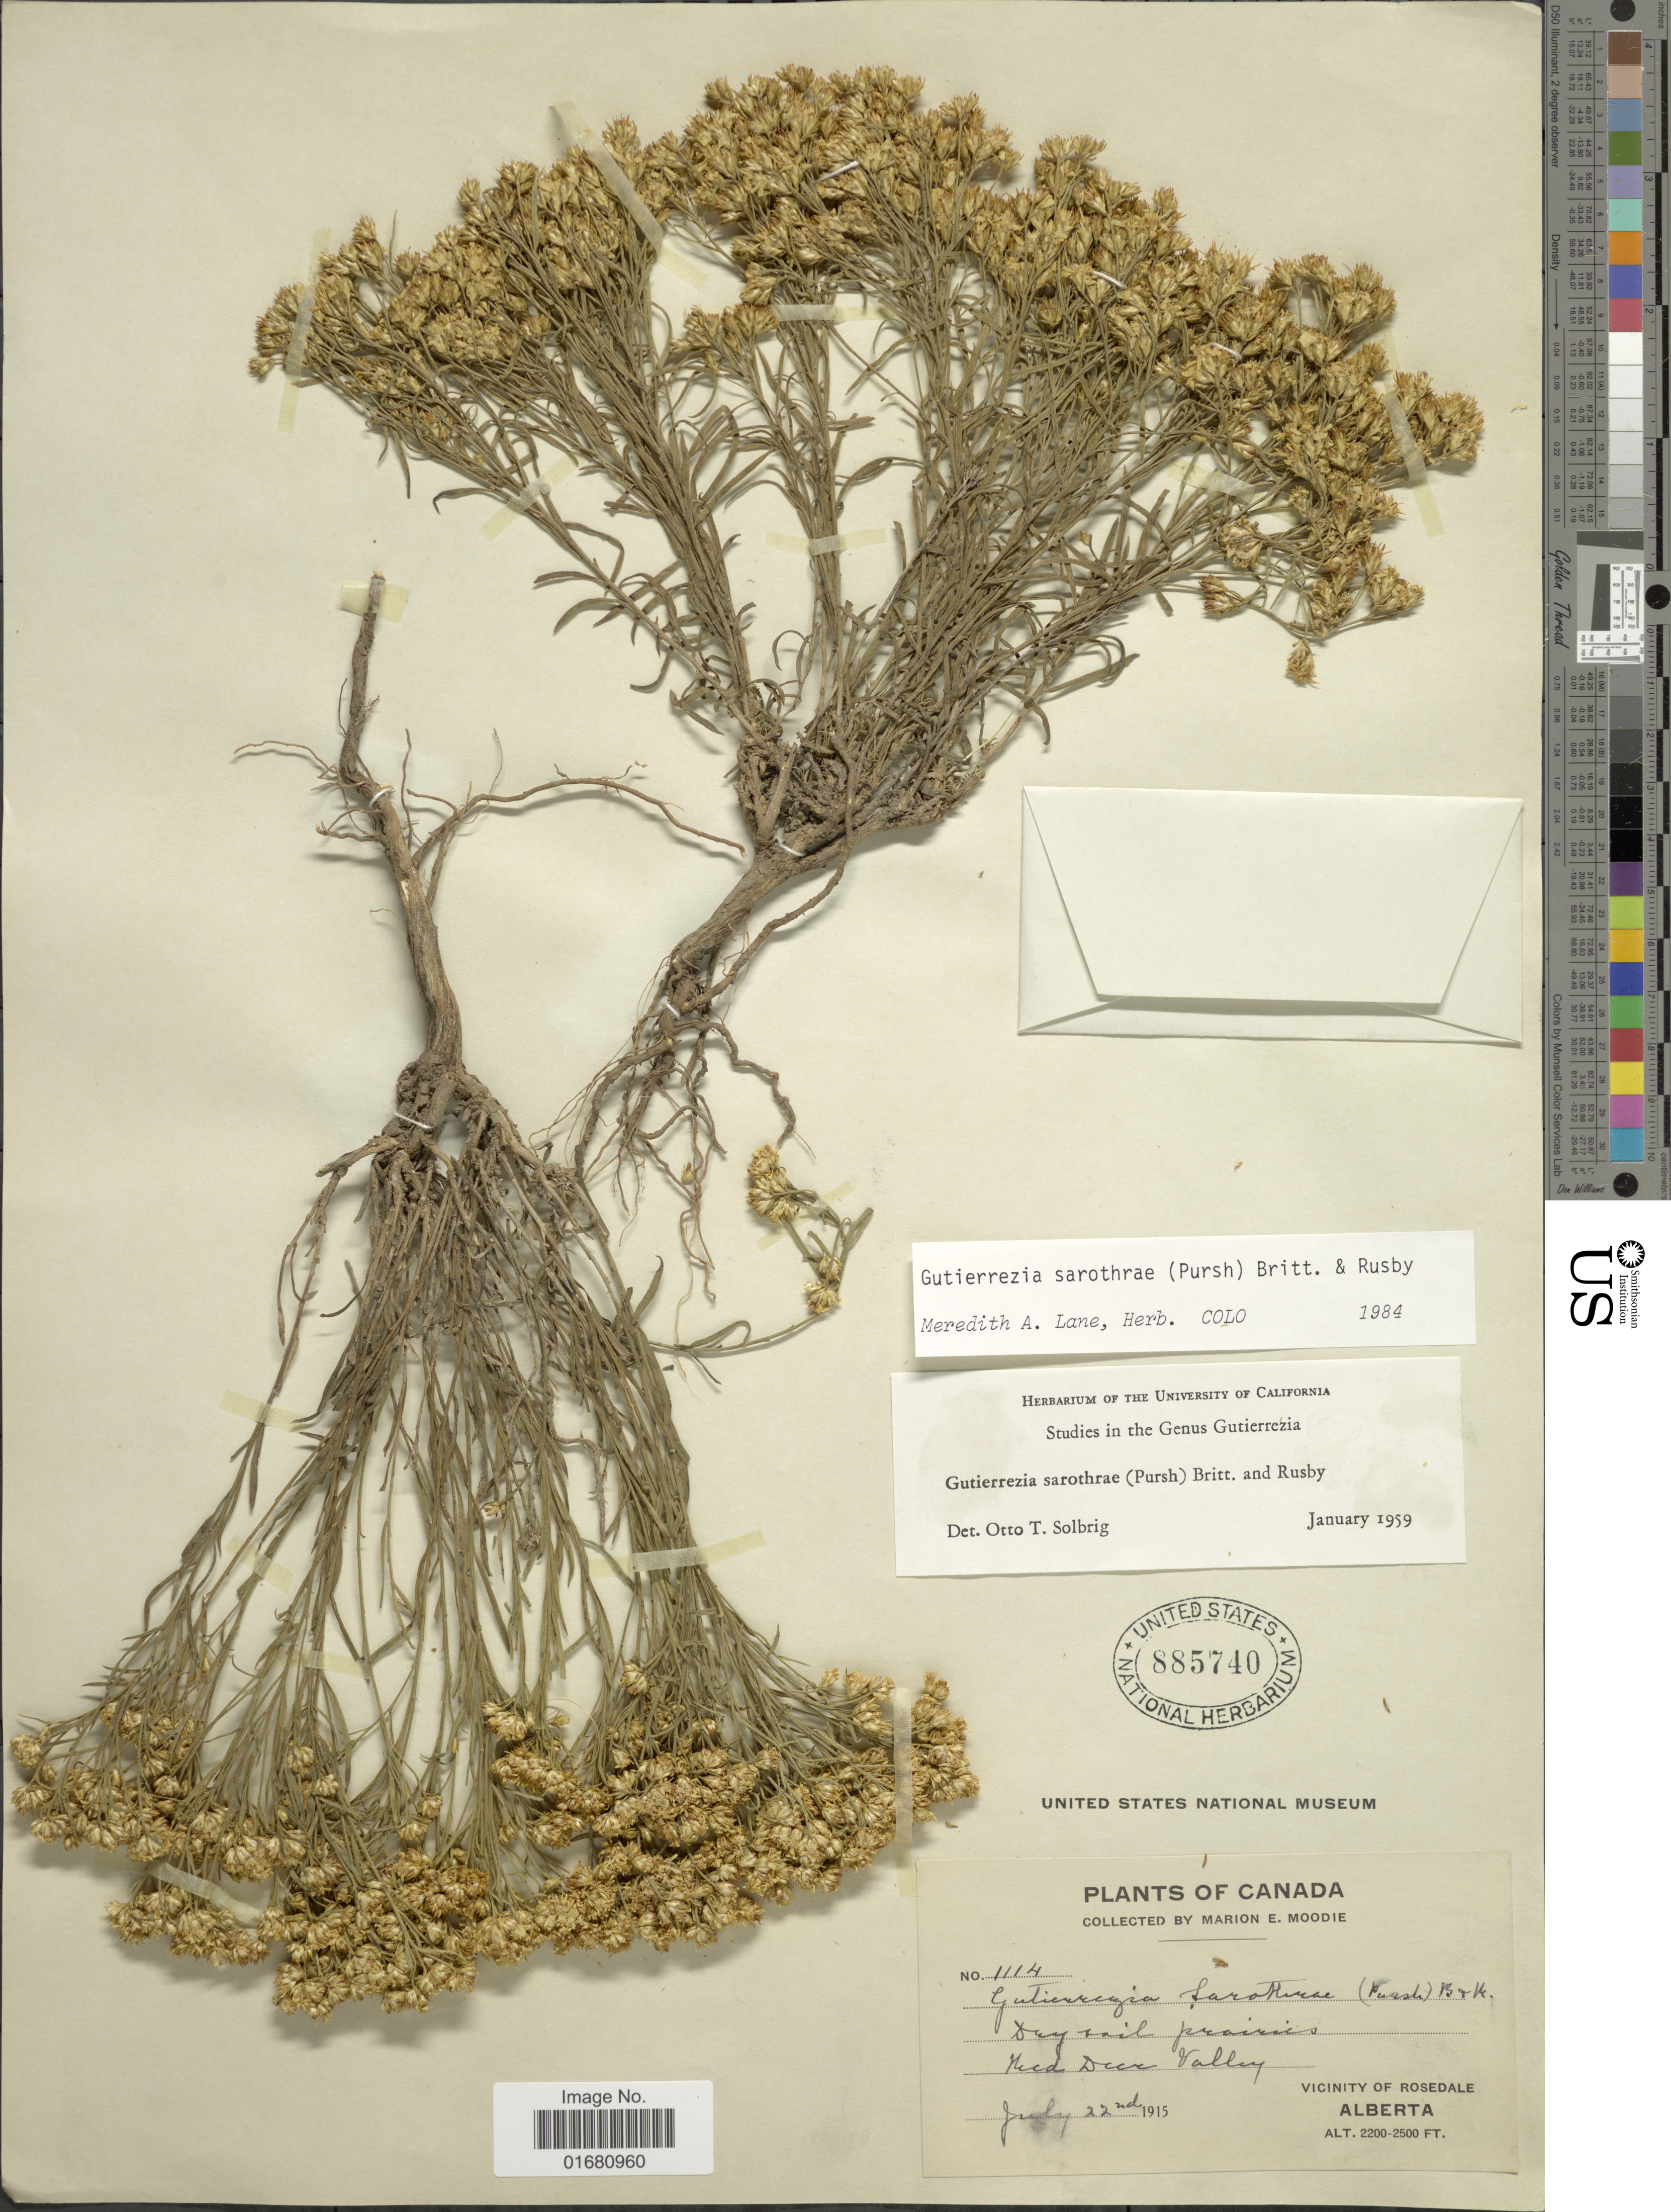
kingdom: Plantae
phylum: Tracheophyta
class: Magnoliopsida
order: Asterales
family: Asteraceae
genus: Gutierrezia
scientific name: Gutierrezia sarothrae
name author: (Pursh) Britton & Rusby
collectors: M. E. Moodie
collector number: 1114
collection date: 1915-07-22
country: Canada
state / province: Alberta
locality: Vicinity of Rosedale, Dry soil prairies, Red Deer Valley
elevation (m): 671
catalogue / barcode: US 885740